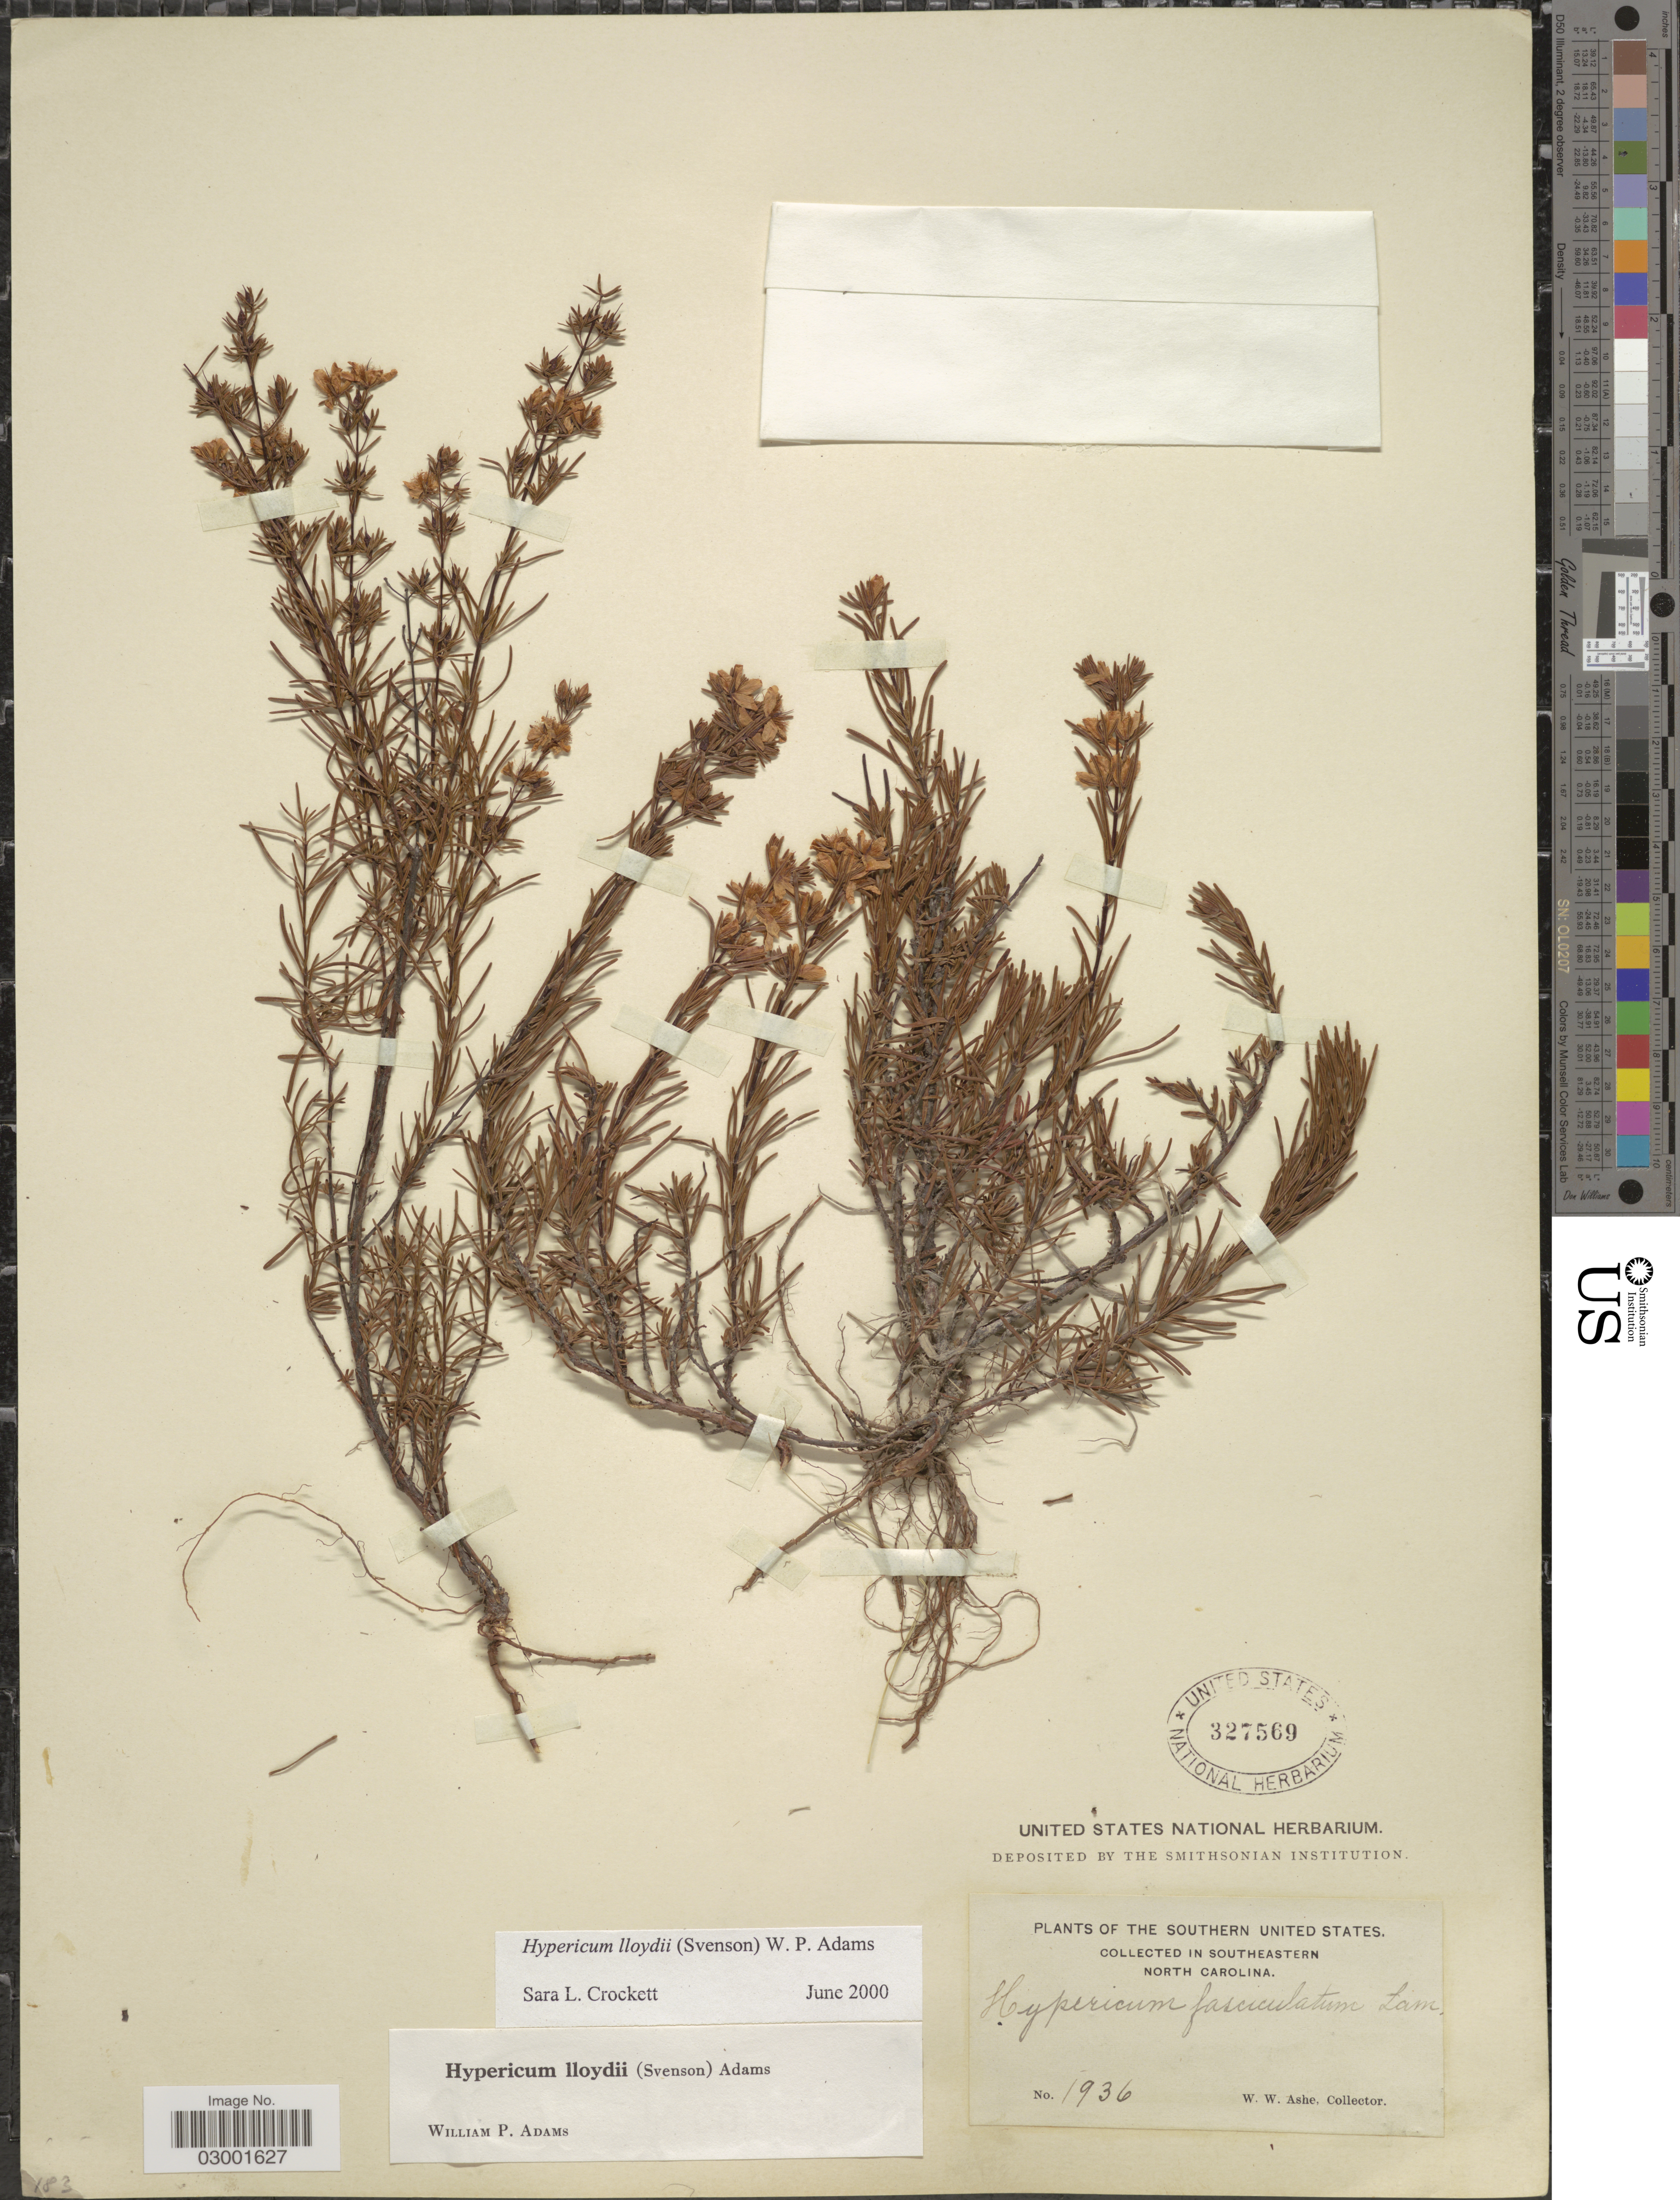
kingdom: Plantae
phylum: Tracheophyta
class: Magnoliopsida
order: Malpighiales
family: Hypericaceae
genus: Hypericum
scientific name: Hypericum lloydii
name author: (Svenson) W.P. Adams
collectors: W. W. Ashe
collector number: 1936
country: United States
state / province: North Carolina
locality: Southern United States. In Southeastern North Carolina.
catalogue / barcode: US 327569